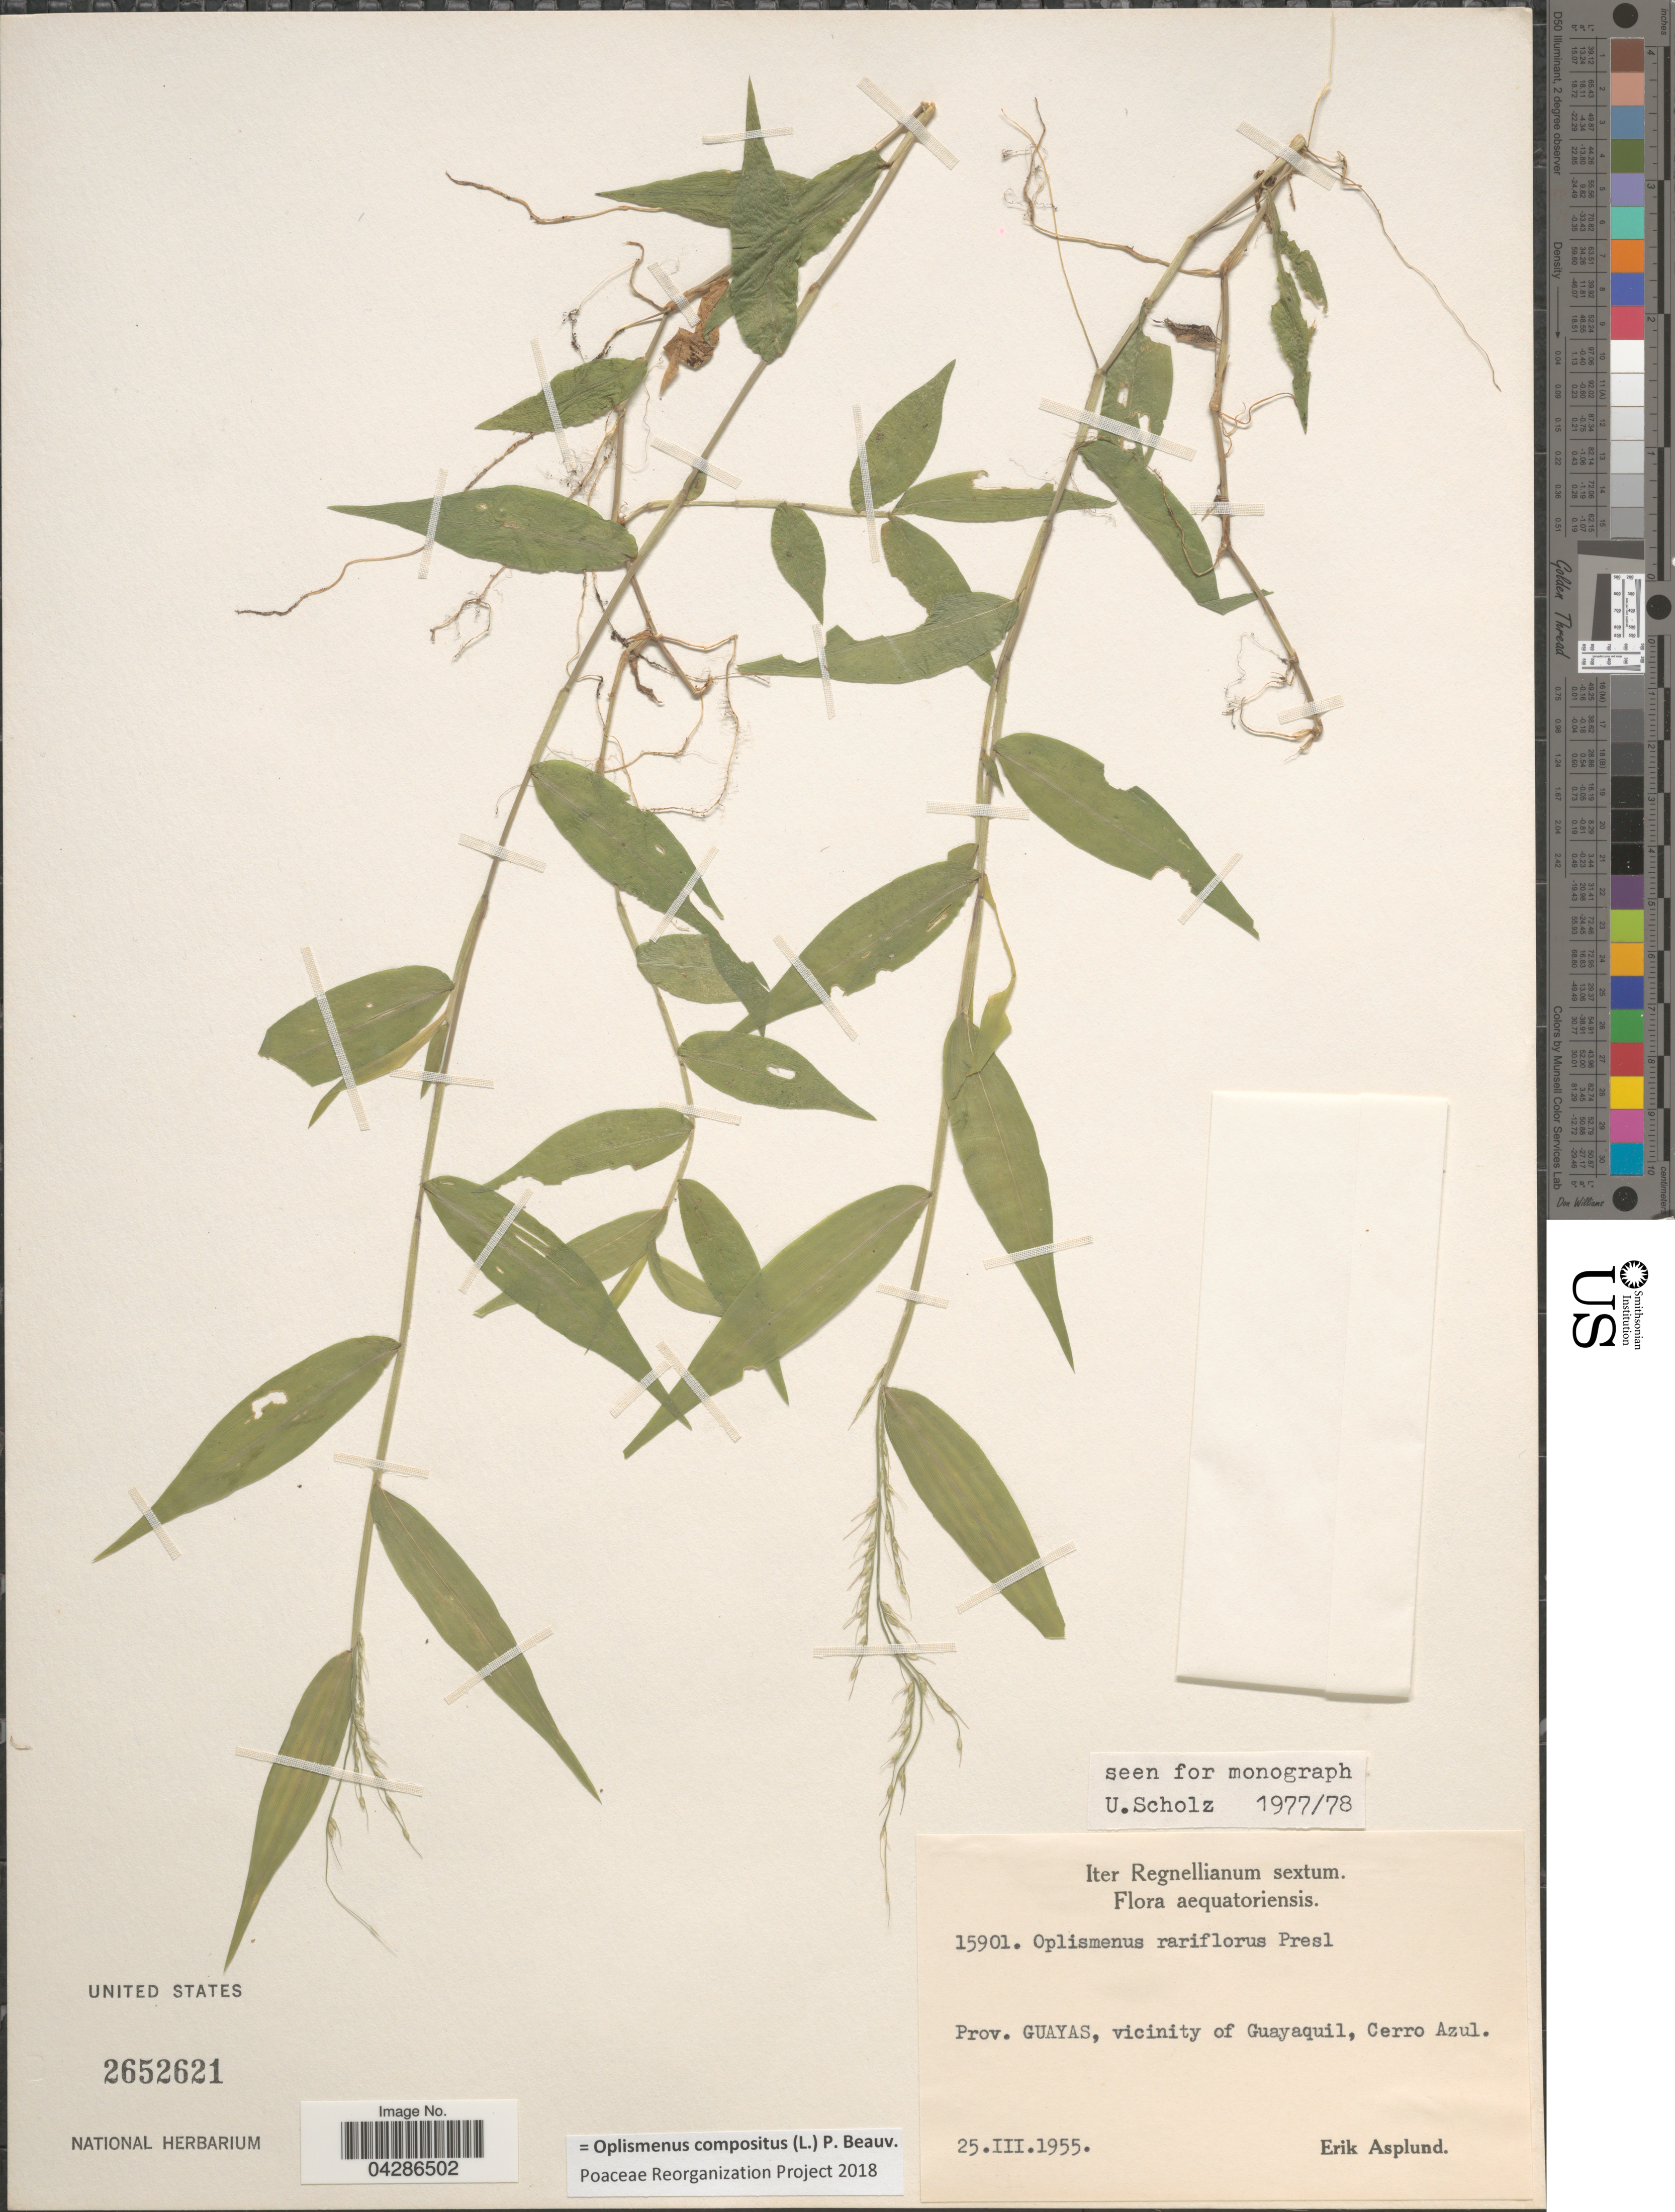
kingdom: Plantae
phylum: Tracheophyta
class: Liliopsida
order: Poales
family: Poaceae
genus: Oplismenus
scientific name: Oplismenus compositus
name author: (L.) P. Beauv.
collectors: E. Asplund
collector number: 15901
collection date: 1955-03-25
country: Ecuador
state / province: Guayas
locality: Vicinity of Guayaquil, Cerro Azul.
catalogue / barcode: US 2652621